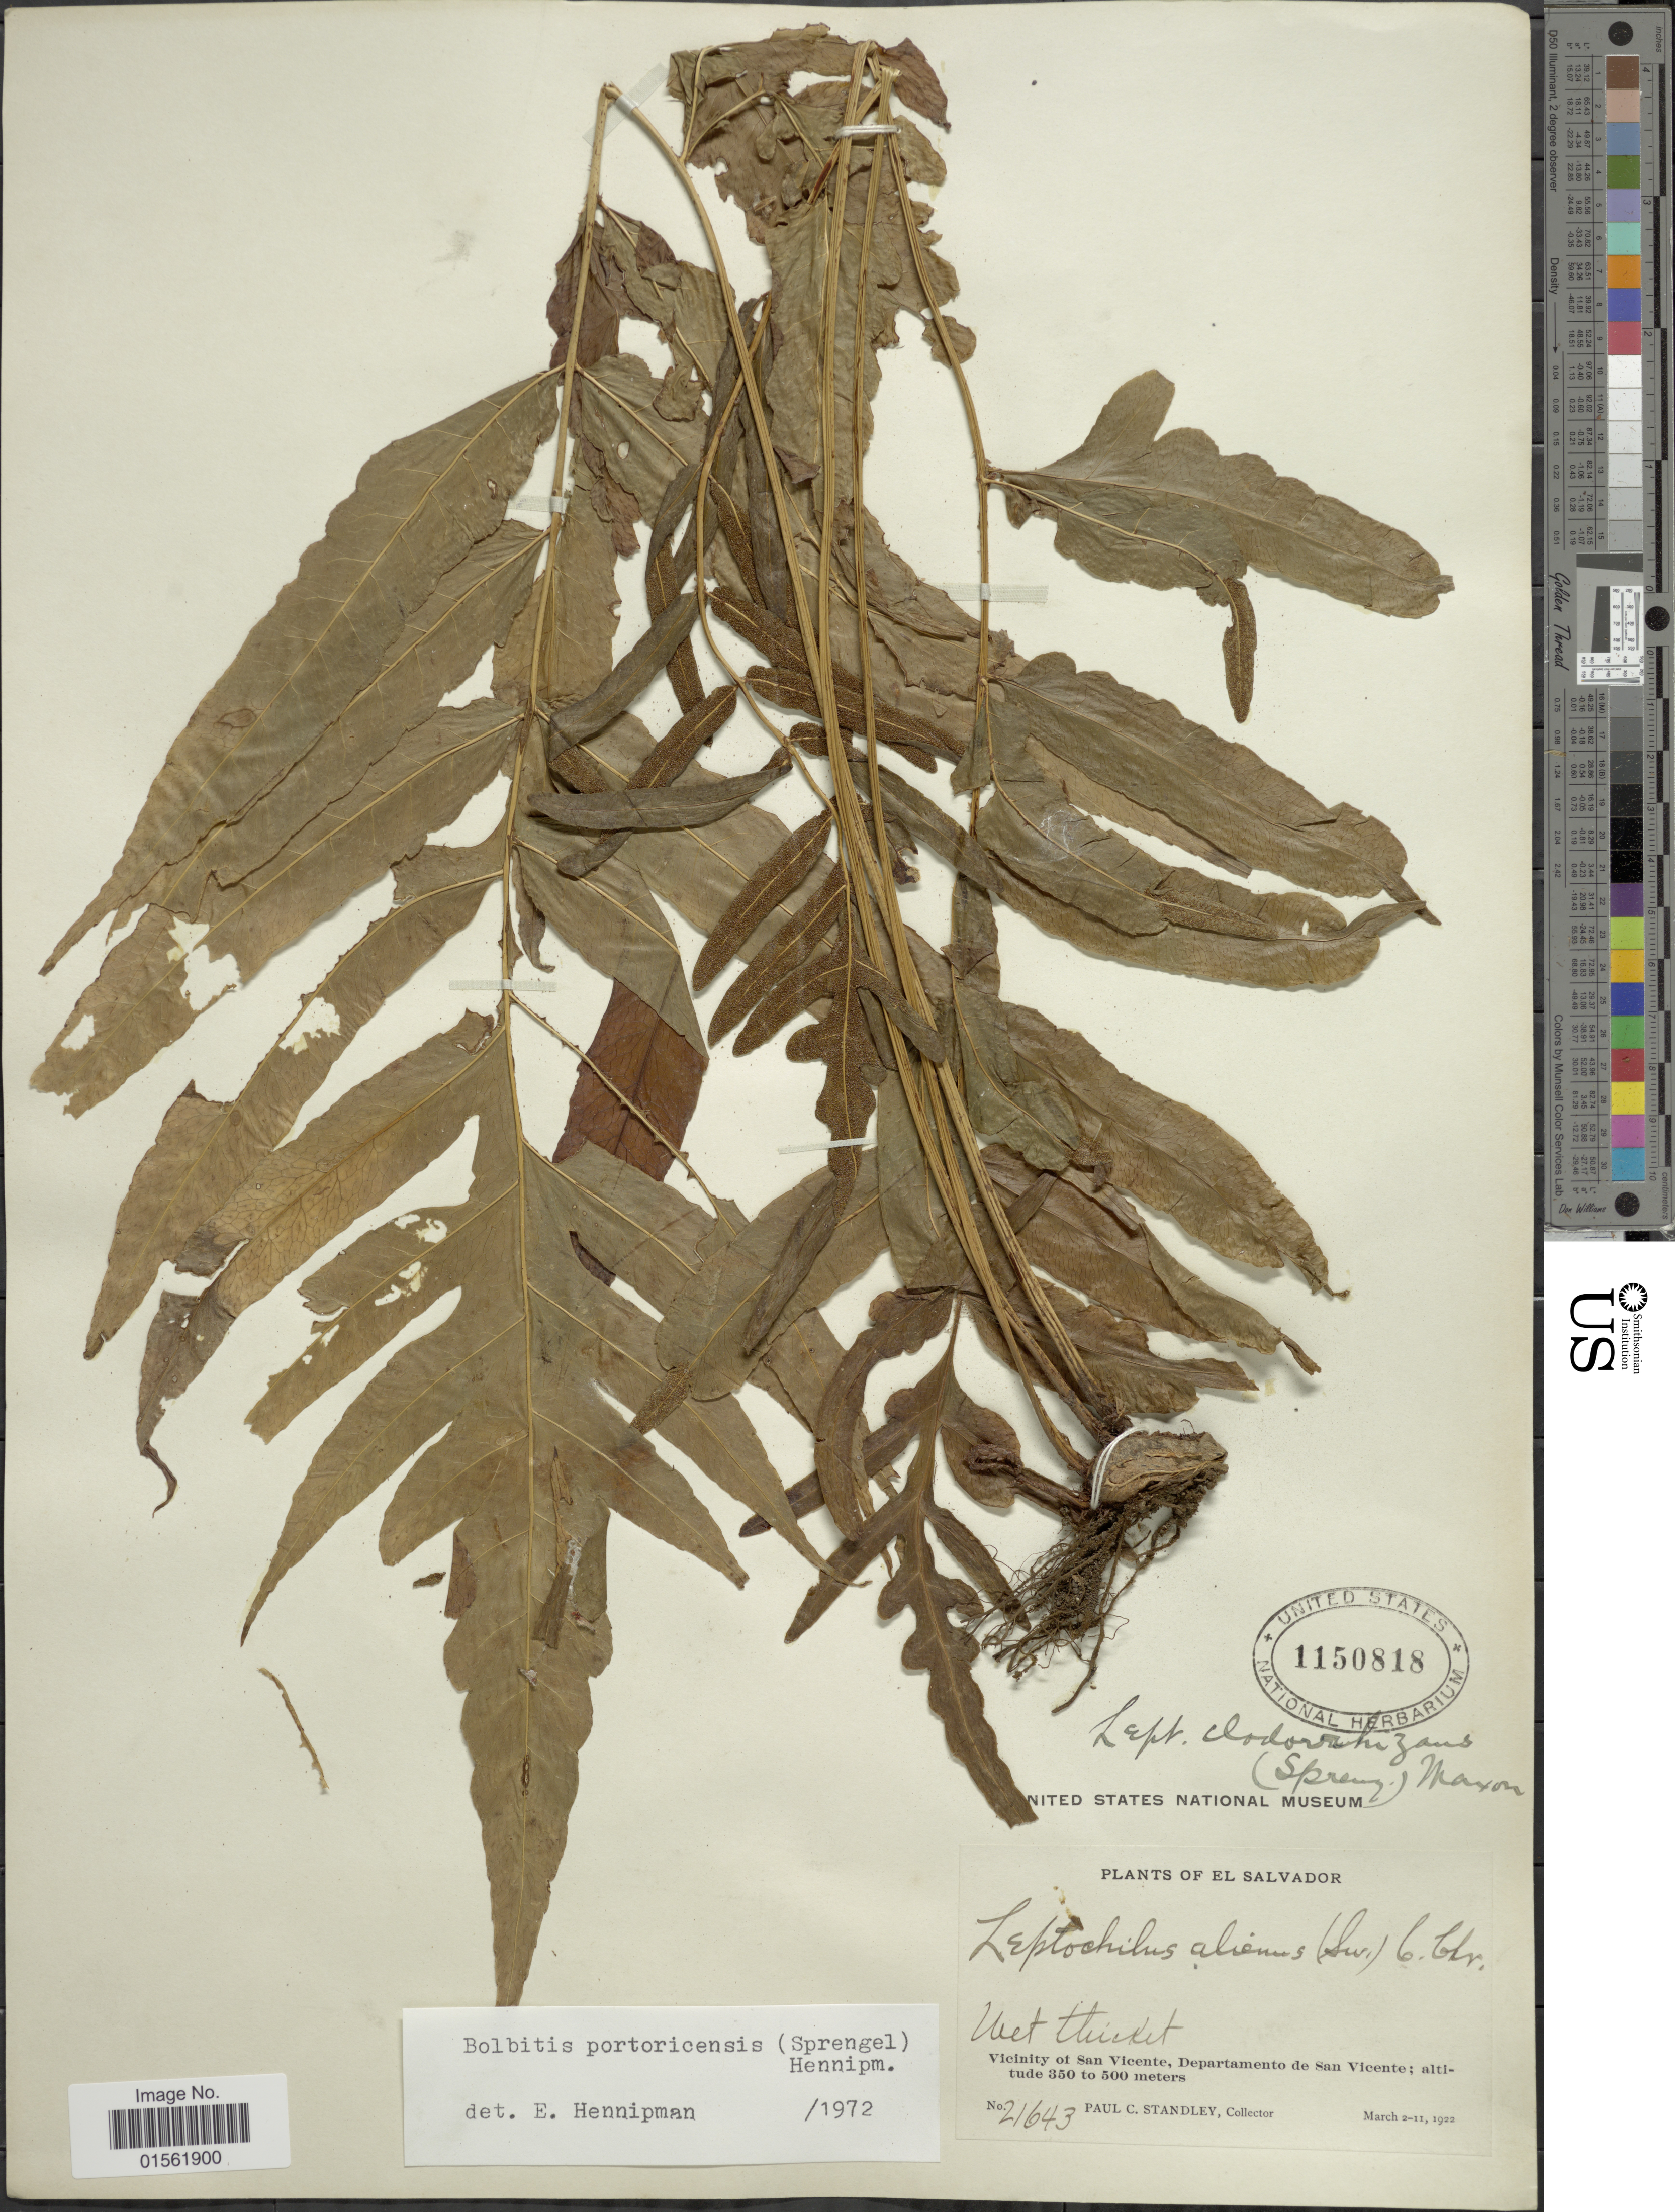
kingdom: Plantae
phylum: Tracheophyta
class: Polypodiopsida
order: Polypodiales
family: Dryopteridaceae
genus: Bolbitis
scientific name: Bolbitis portoricensis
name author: (Spreng.) Hennipman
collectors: P. C. Standley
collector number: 21643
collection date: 1922-03-02/1922-03-11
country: El Salvador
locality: Vicinity of San Vicente. Departamento de San Vicente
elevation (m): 350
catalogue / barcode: US 1150818